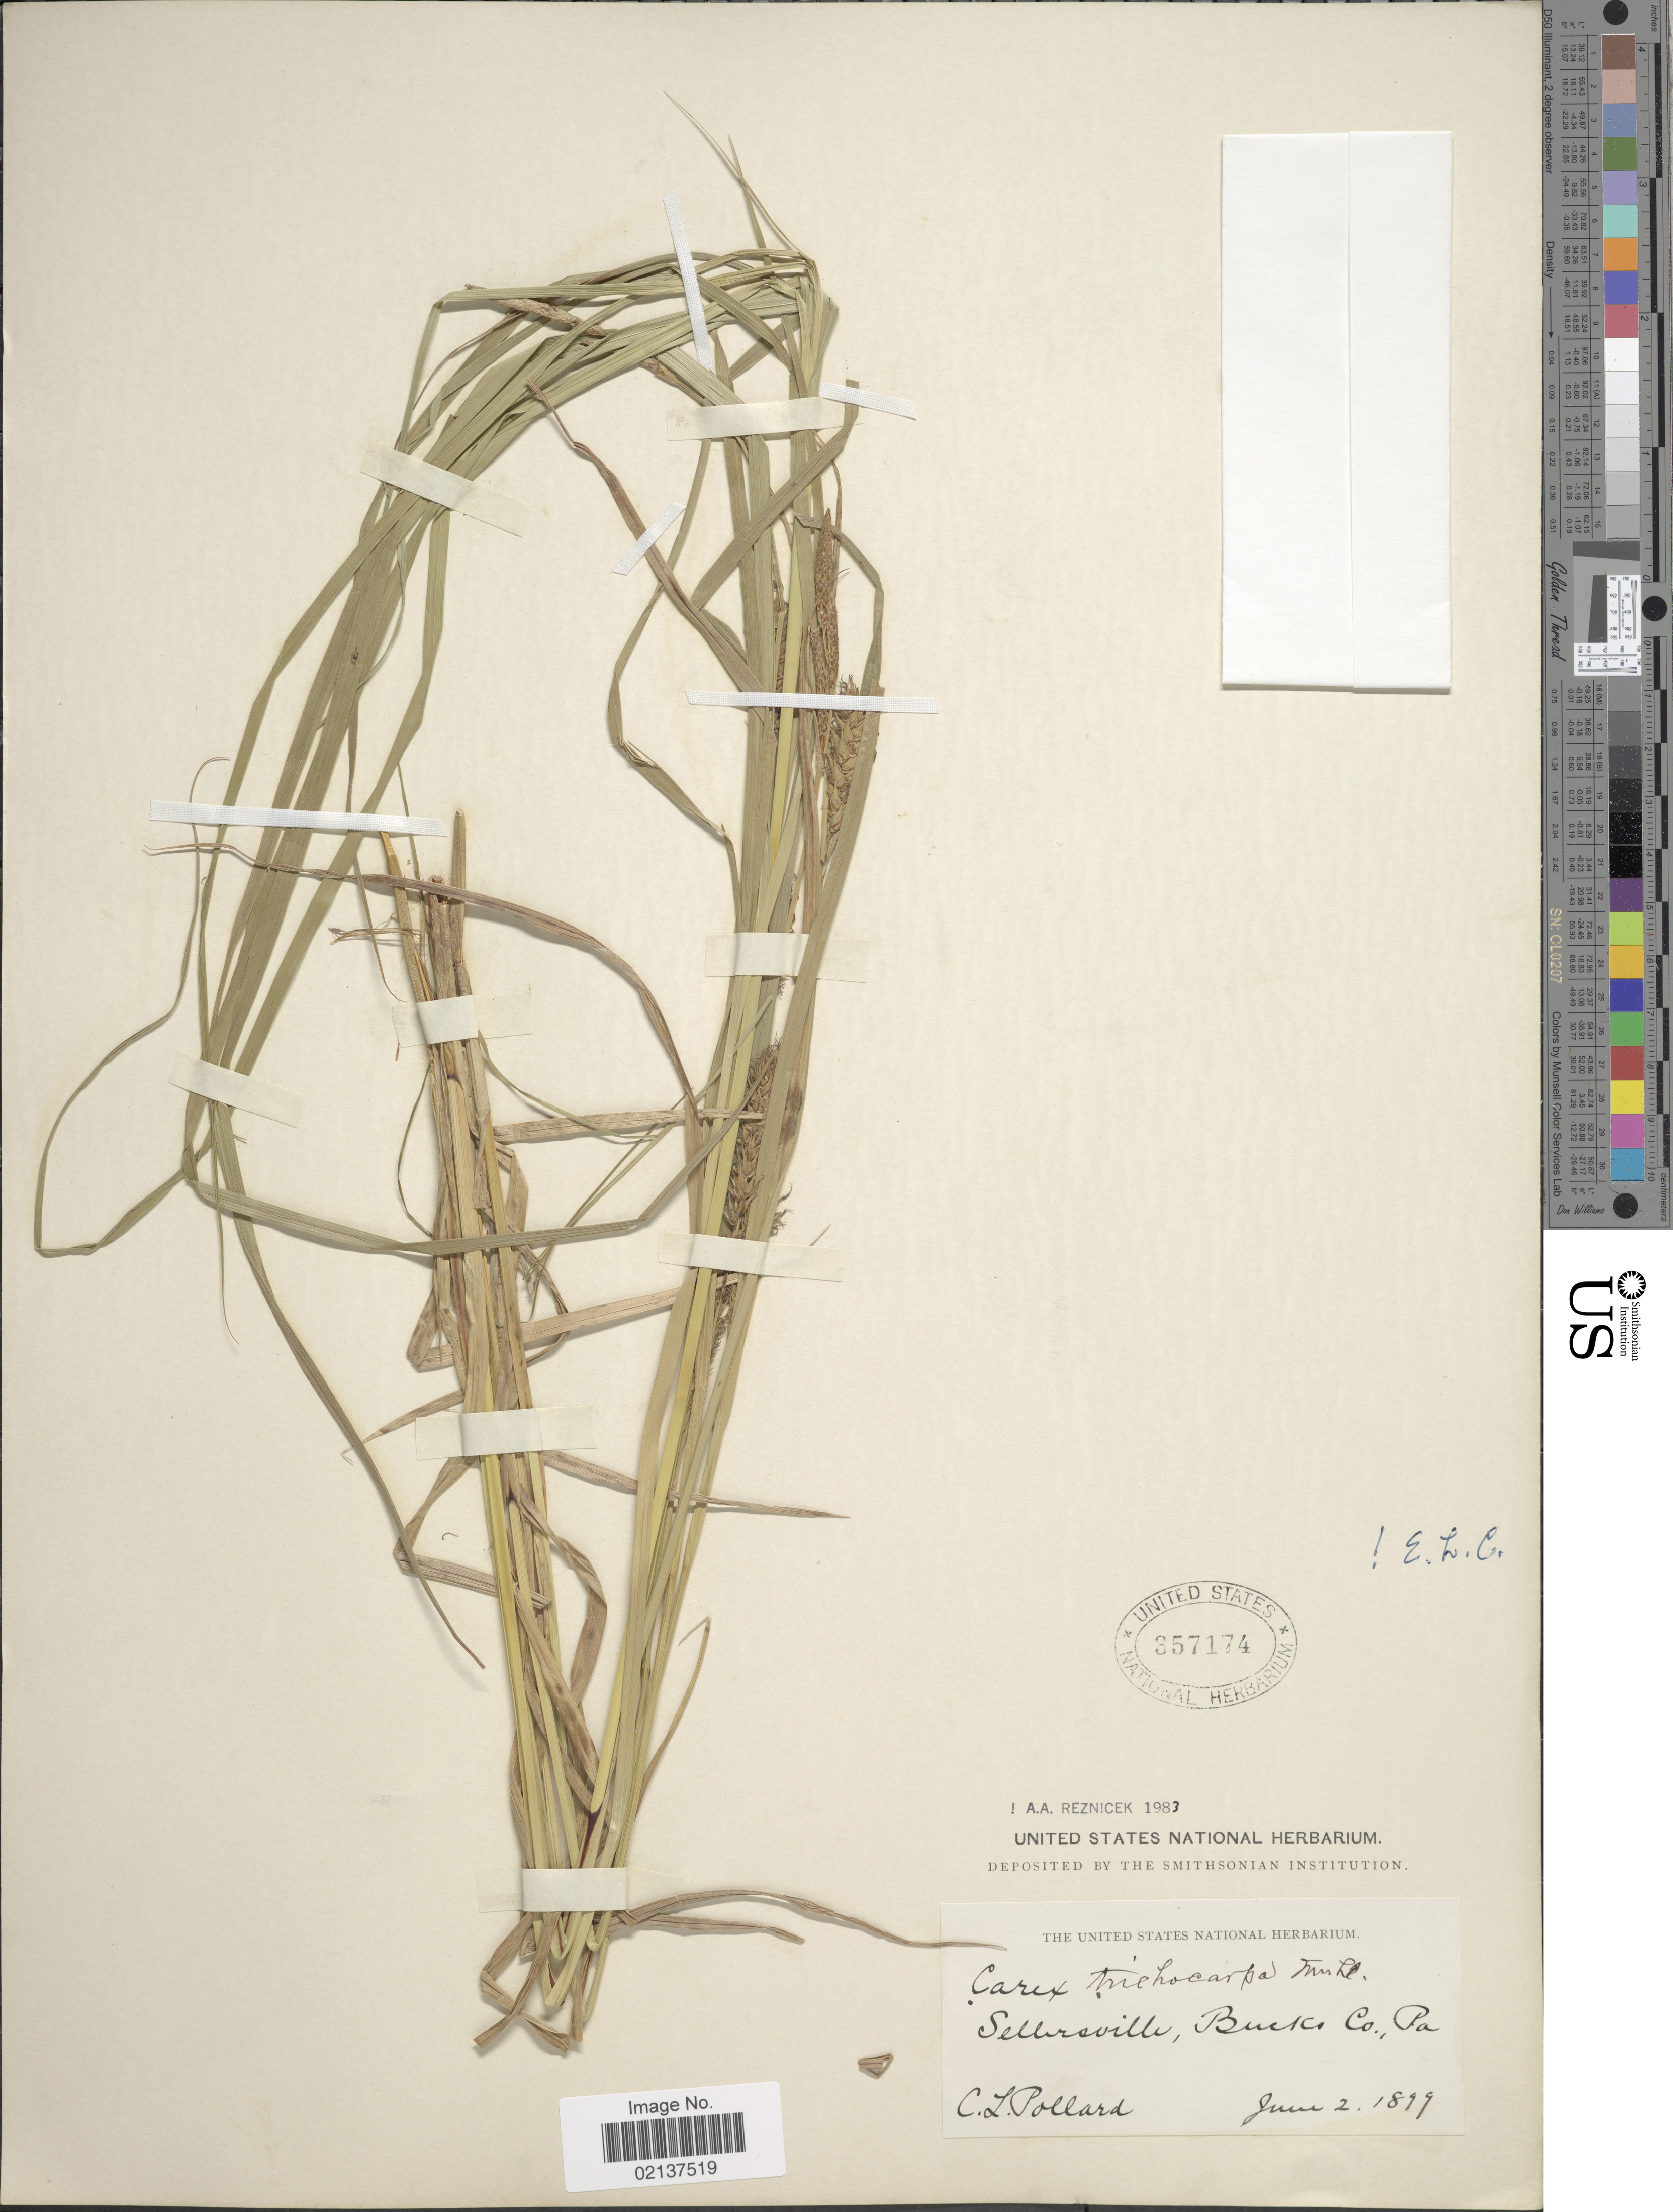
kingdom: Plantae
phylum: Tracheophyta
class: Liliopsida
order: Poales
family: Cyperaceae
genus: Carex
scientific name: Carex trichocarpa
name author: Muhl. ex Willd.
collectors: C. L. Pollard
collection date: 1899-06-02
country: United States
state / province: Pennsylvania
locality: Sellersville, Bucks Co, Pa.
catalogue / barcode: US 357174